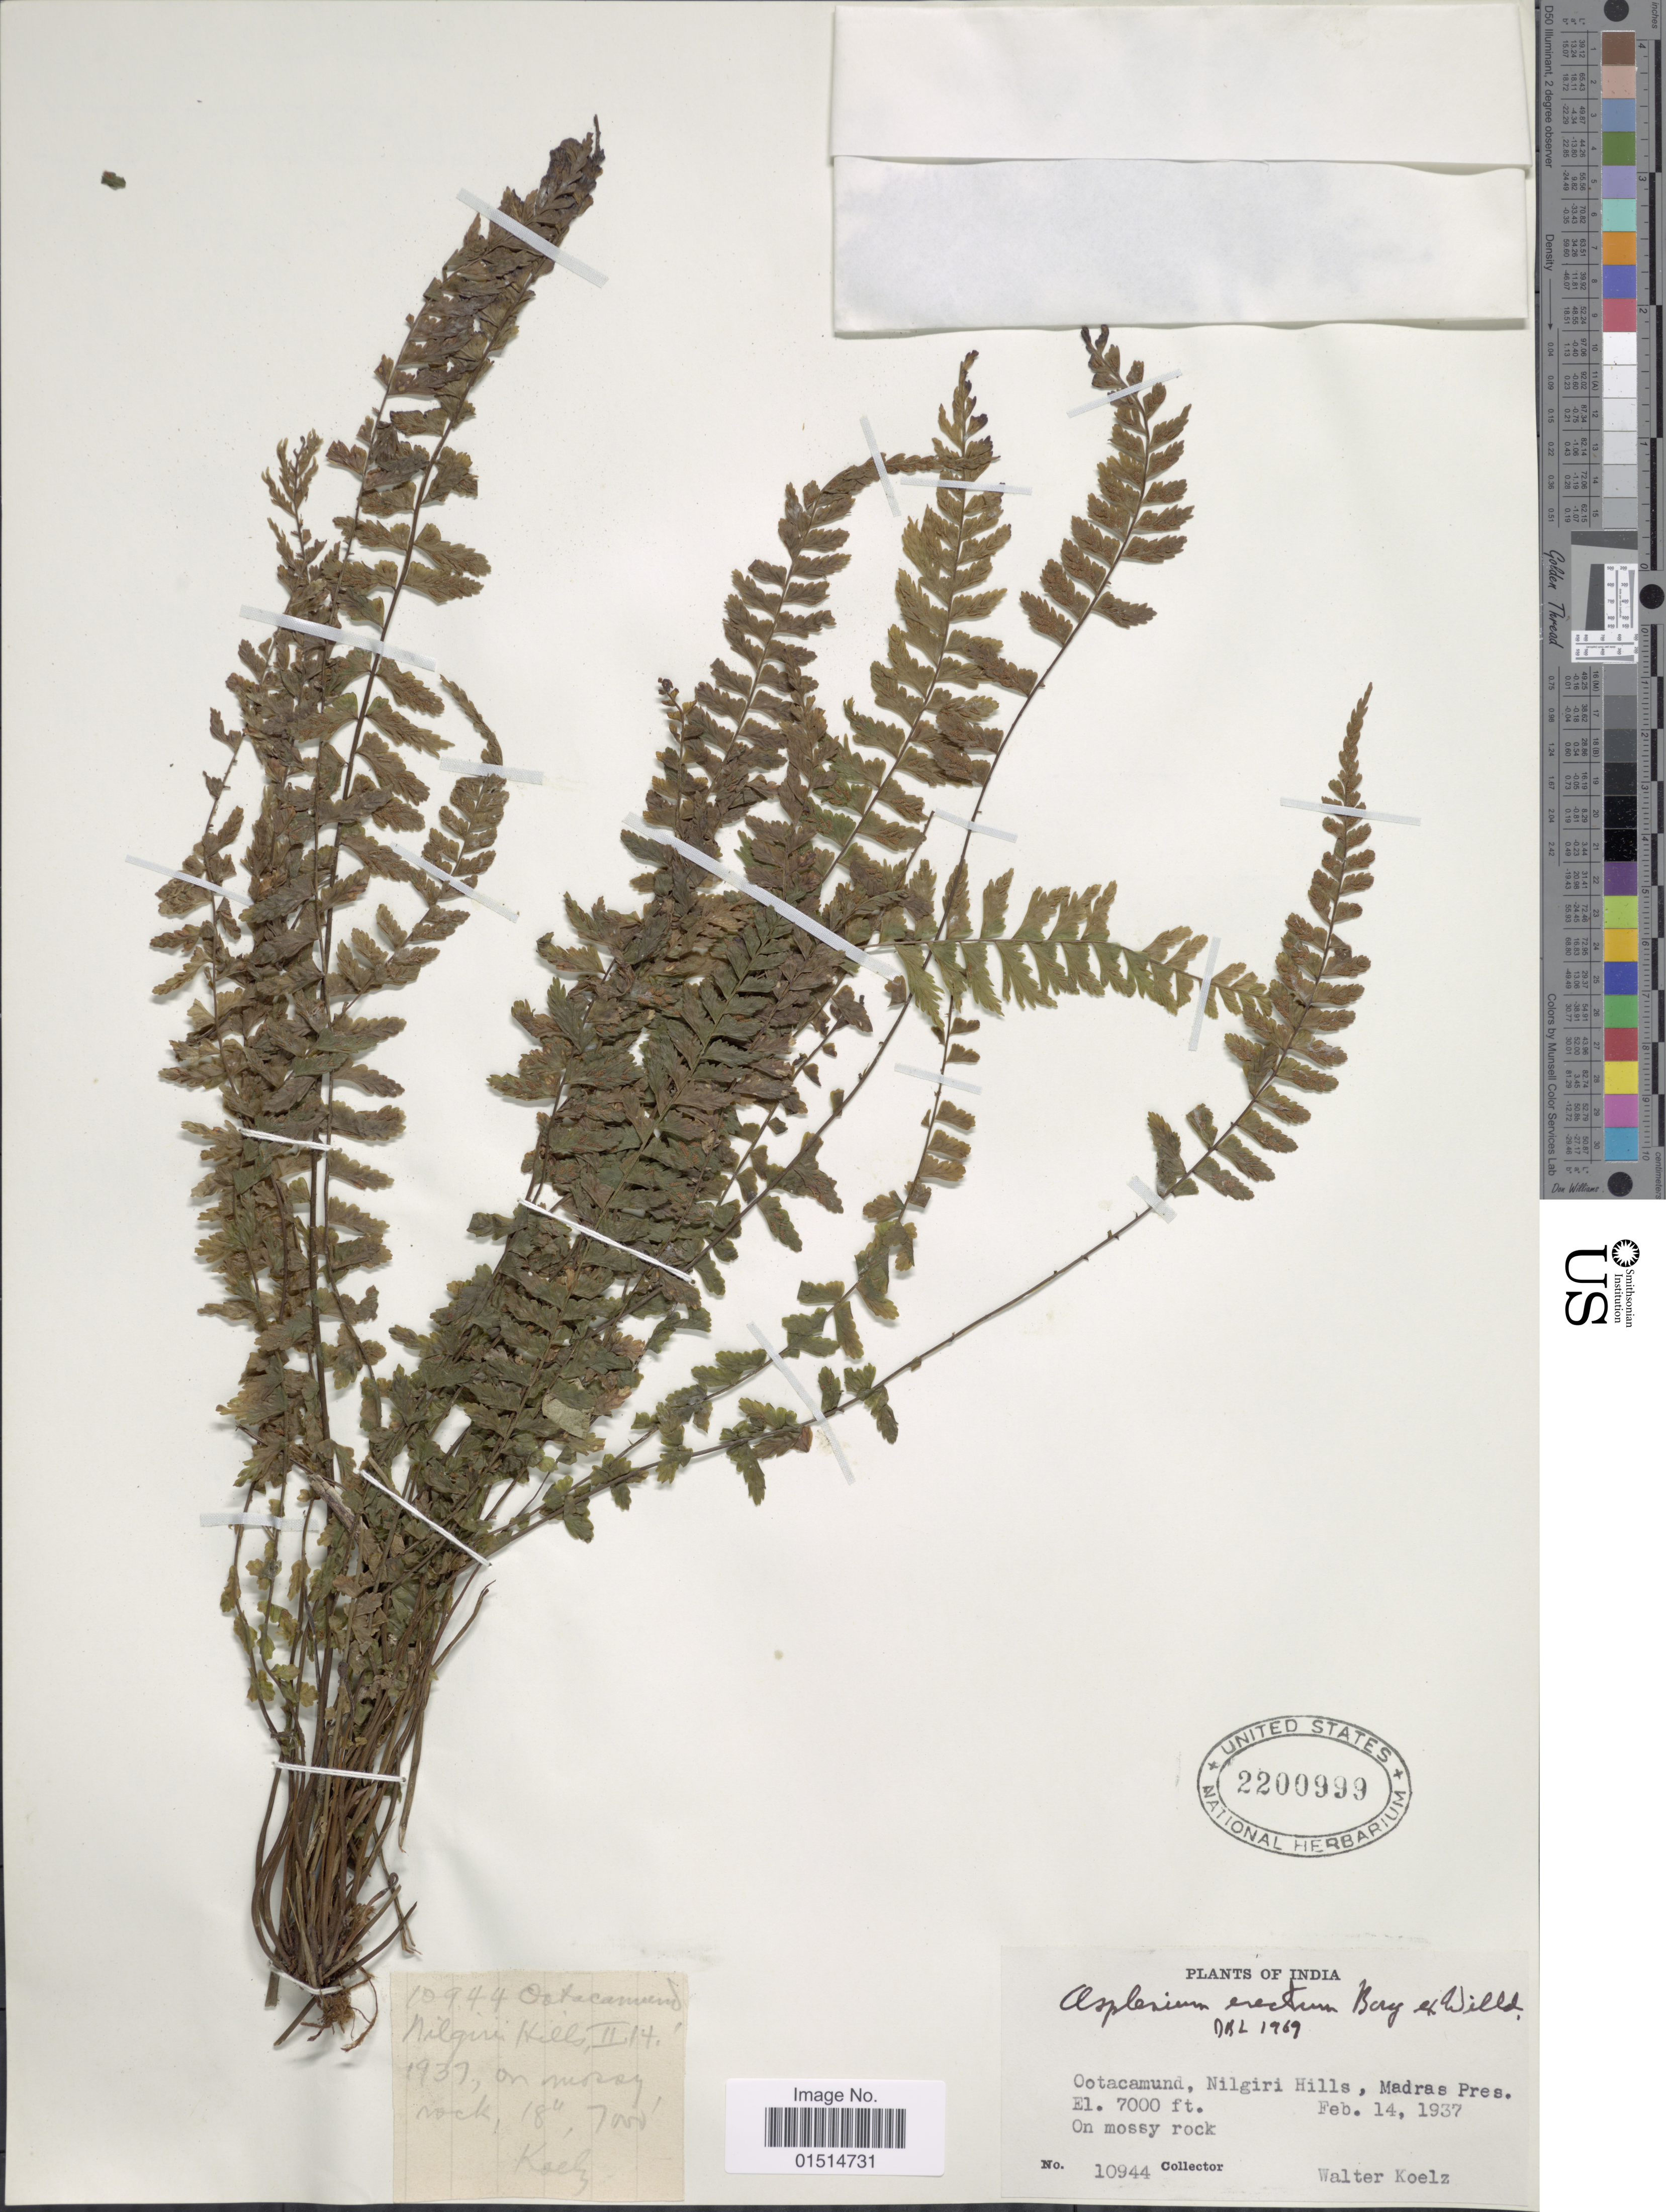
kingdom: Plantae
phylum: Tracheophyta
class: Polypodiopsida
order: Polypodiales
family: Aspleniaceae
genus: Asplenium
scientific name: Asplenium erectum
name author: Bory ex Willd.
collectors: W. N. Koelz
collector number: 10944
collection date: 1937-02-14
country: India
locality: Ootacamund, Nilgiri Hills, Madras Pres. On mossy rock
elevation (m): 2134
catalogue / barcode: US 2200999